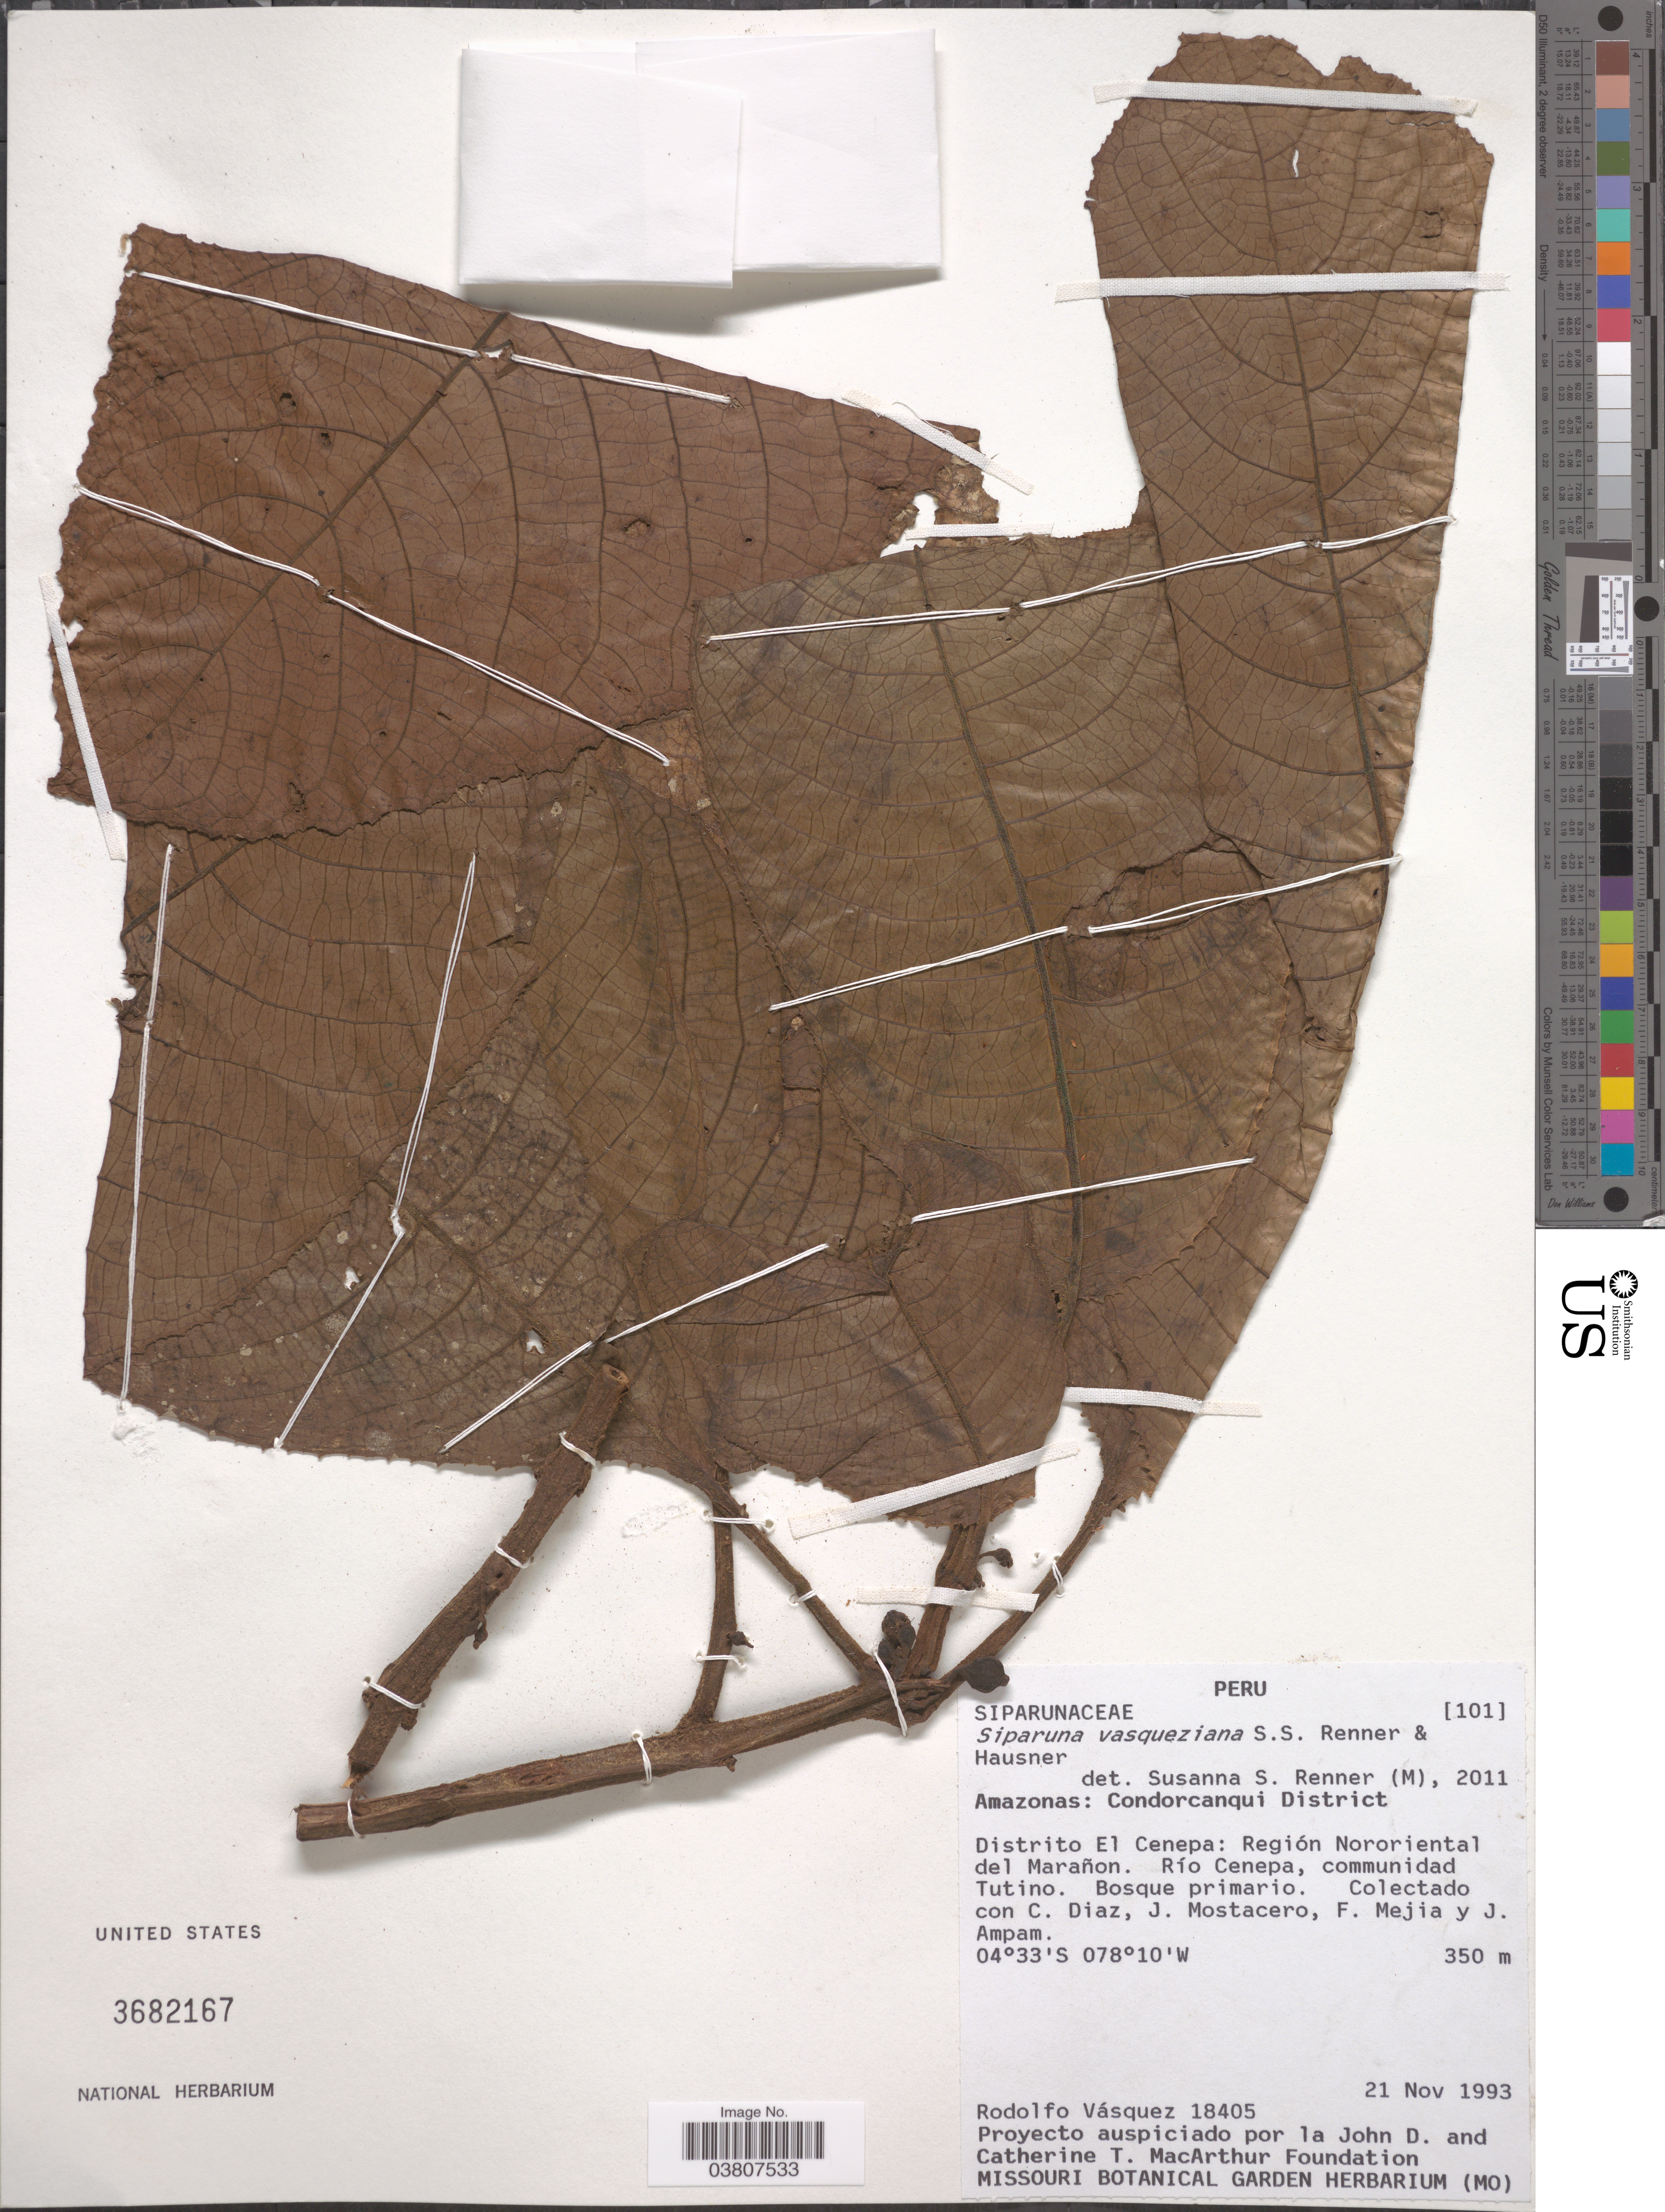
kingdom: Plantae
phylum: Tracheophyta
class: Magnoliopsida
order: Laurales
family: Siparunaceae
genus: Siparuna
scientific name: Siparuna vasqueziana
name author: S.S. Renner & Hausner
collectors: R. Vásquez, C. Díaz, J. Mostacero, F. Mejia & J. Ampam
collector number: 18405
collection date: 1993-11-21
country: Peru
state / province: Amazonas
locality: Condorcanqui District. Distrito El Cenepa: Región Nororiental del Marañon. Río Cenepa, communidad Tutino.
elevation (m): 350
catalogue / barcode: US 3682167